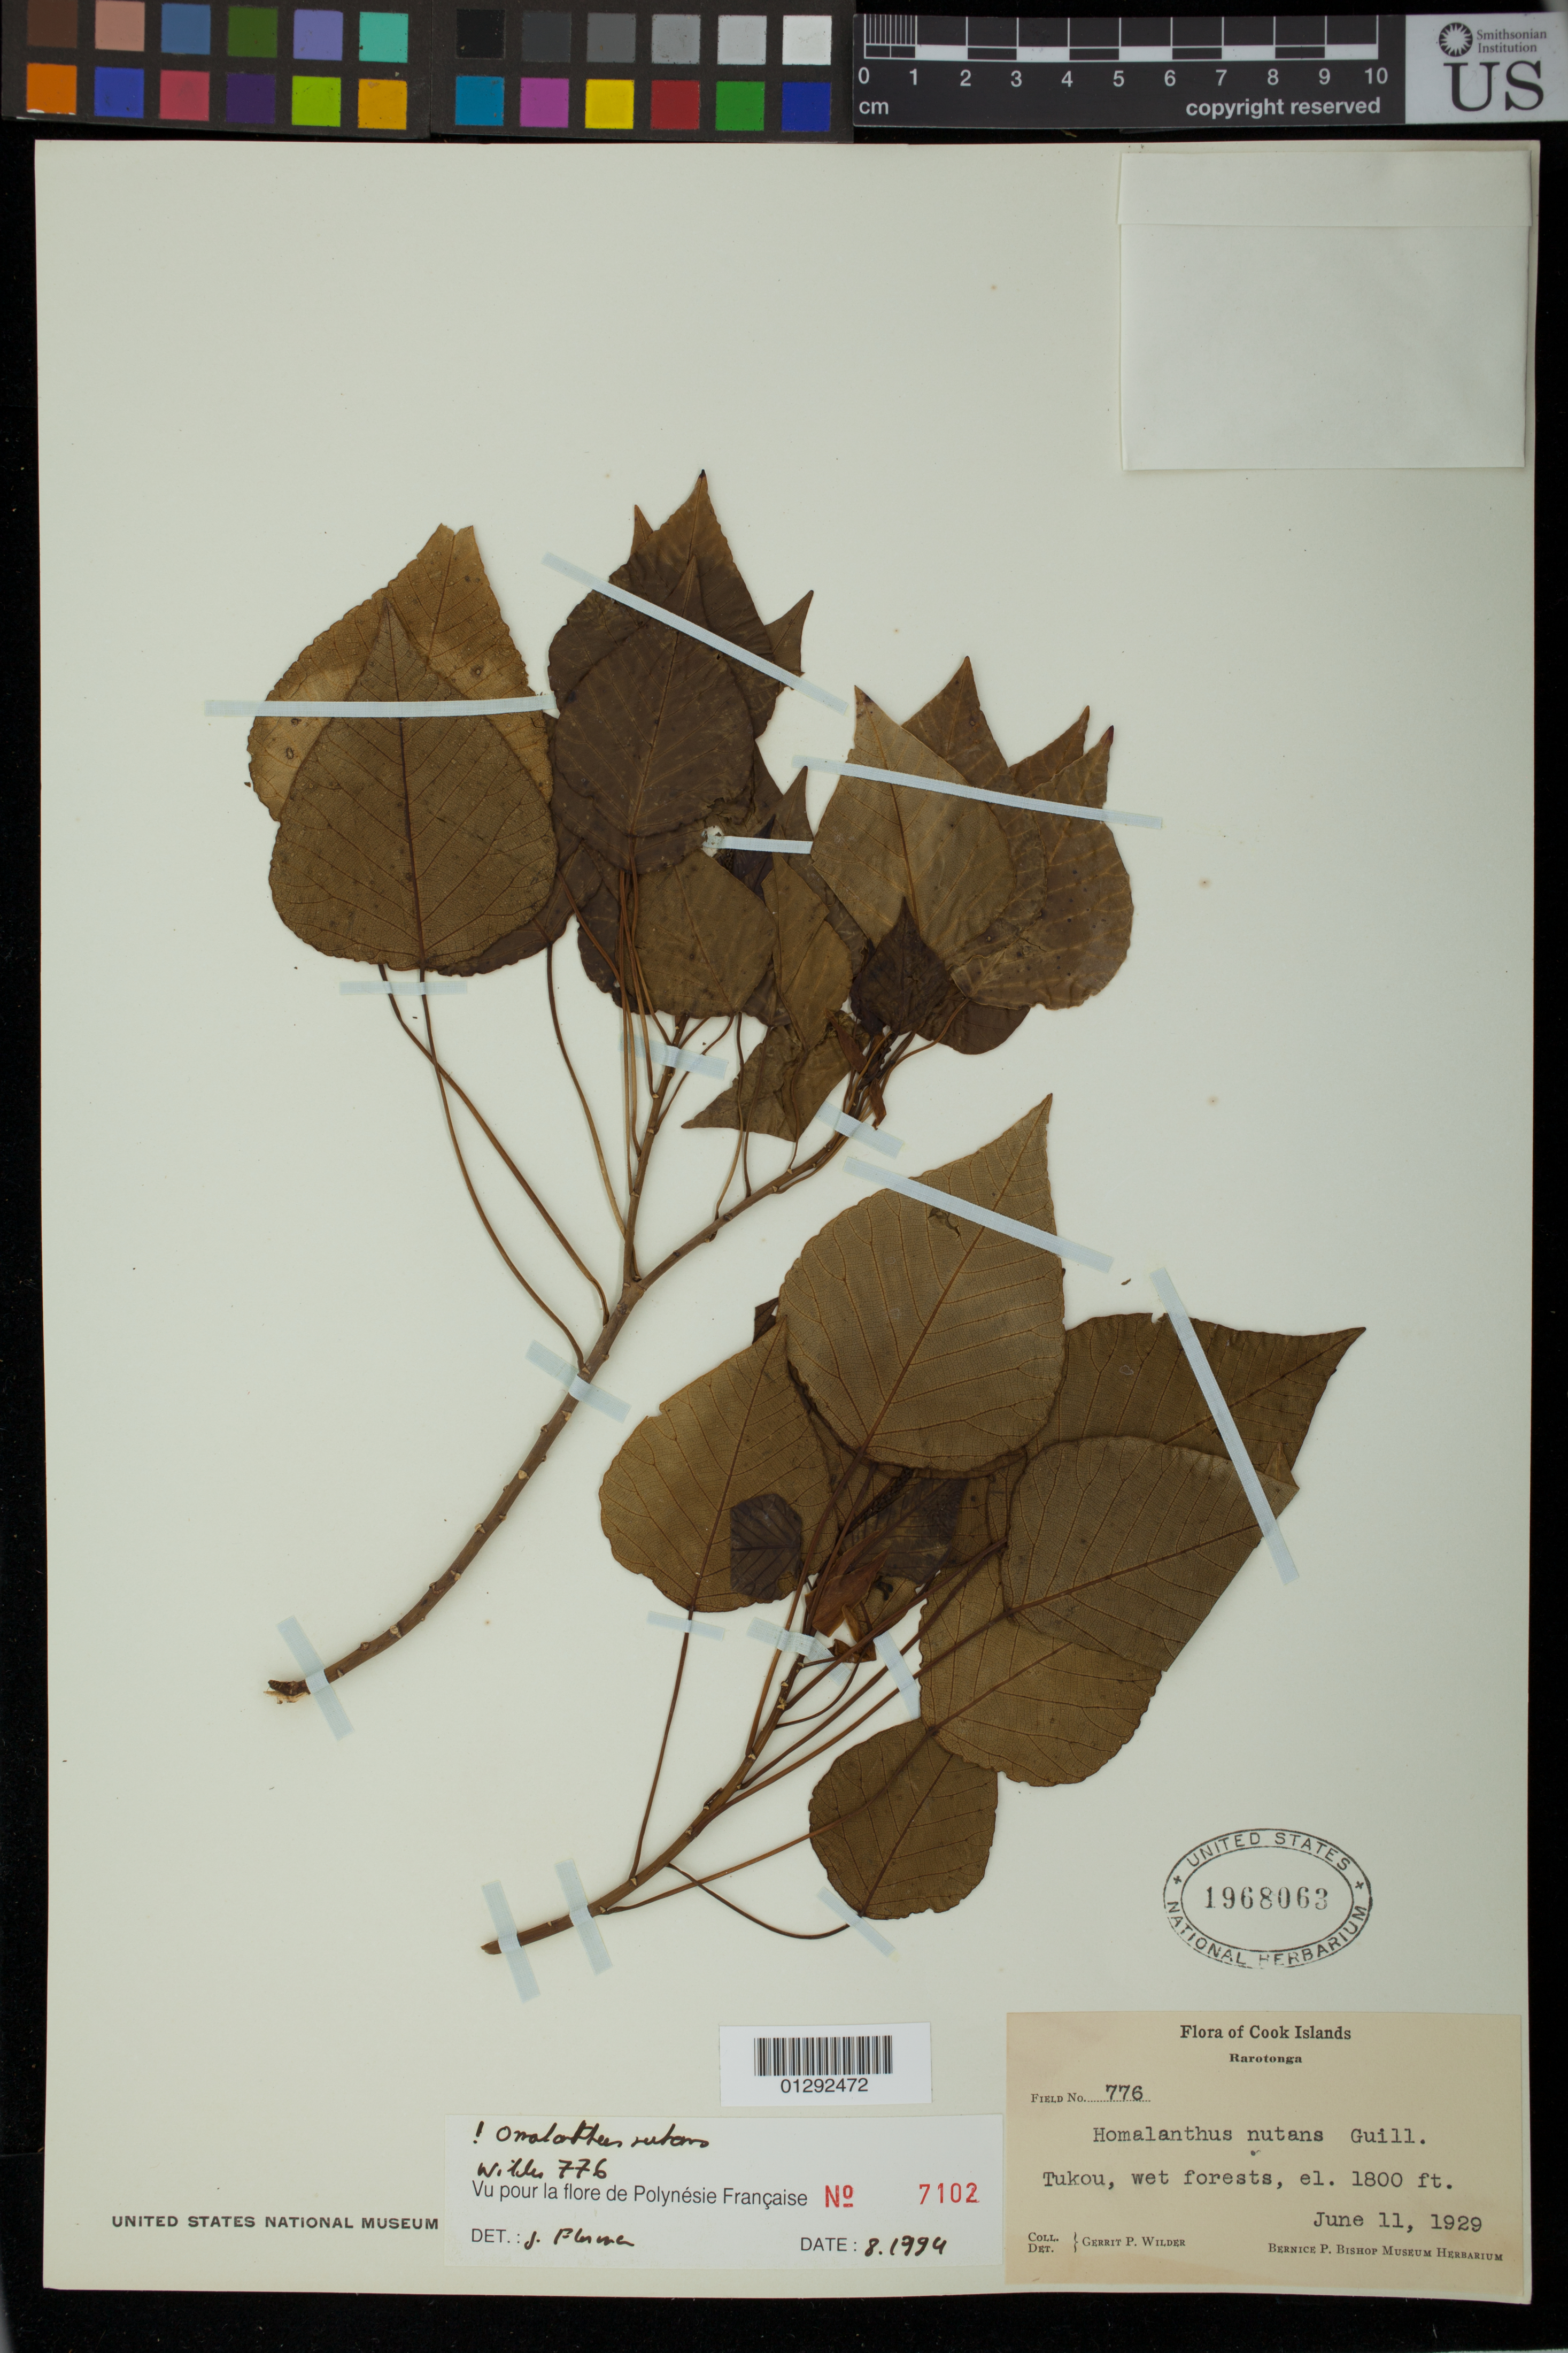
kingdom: Plantae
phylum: Tracheophyta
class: Magnoliopsida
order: Malpighiales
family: Euphorbiaceae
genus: Homalanthus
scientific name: Homalanthus nutans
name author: (G. Forst.) Guill.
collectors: G. Wilder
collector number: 776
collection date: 1929-06-11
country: Cook Islands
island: Rarotonga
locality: Rarotonga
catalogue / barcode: US 1968063